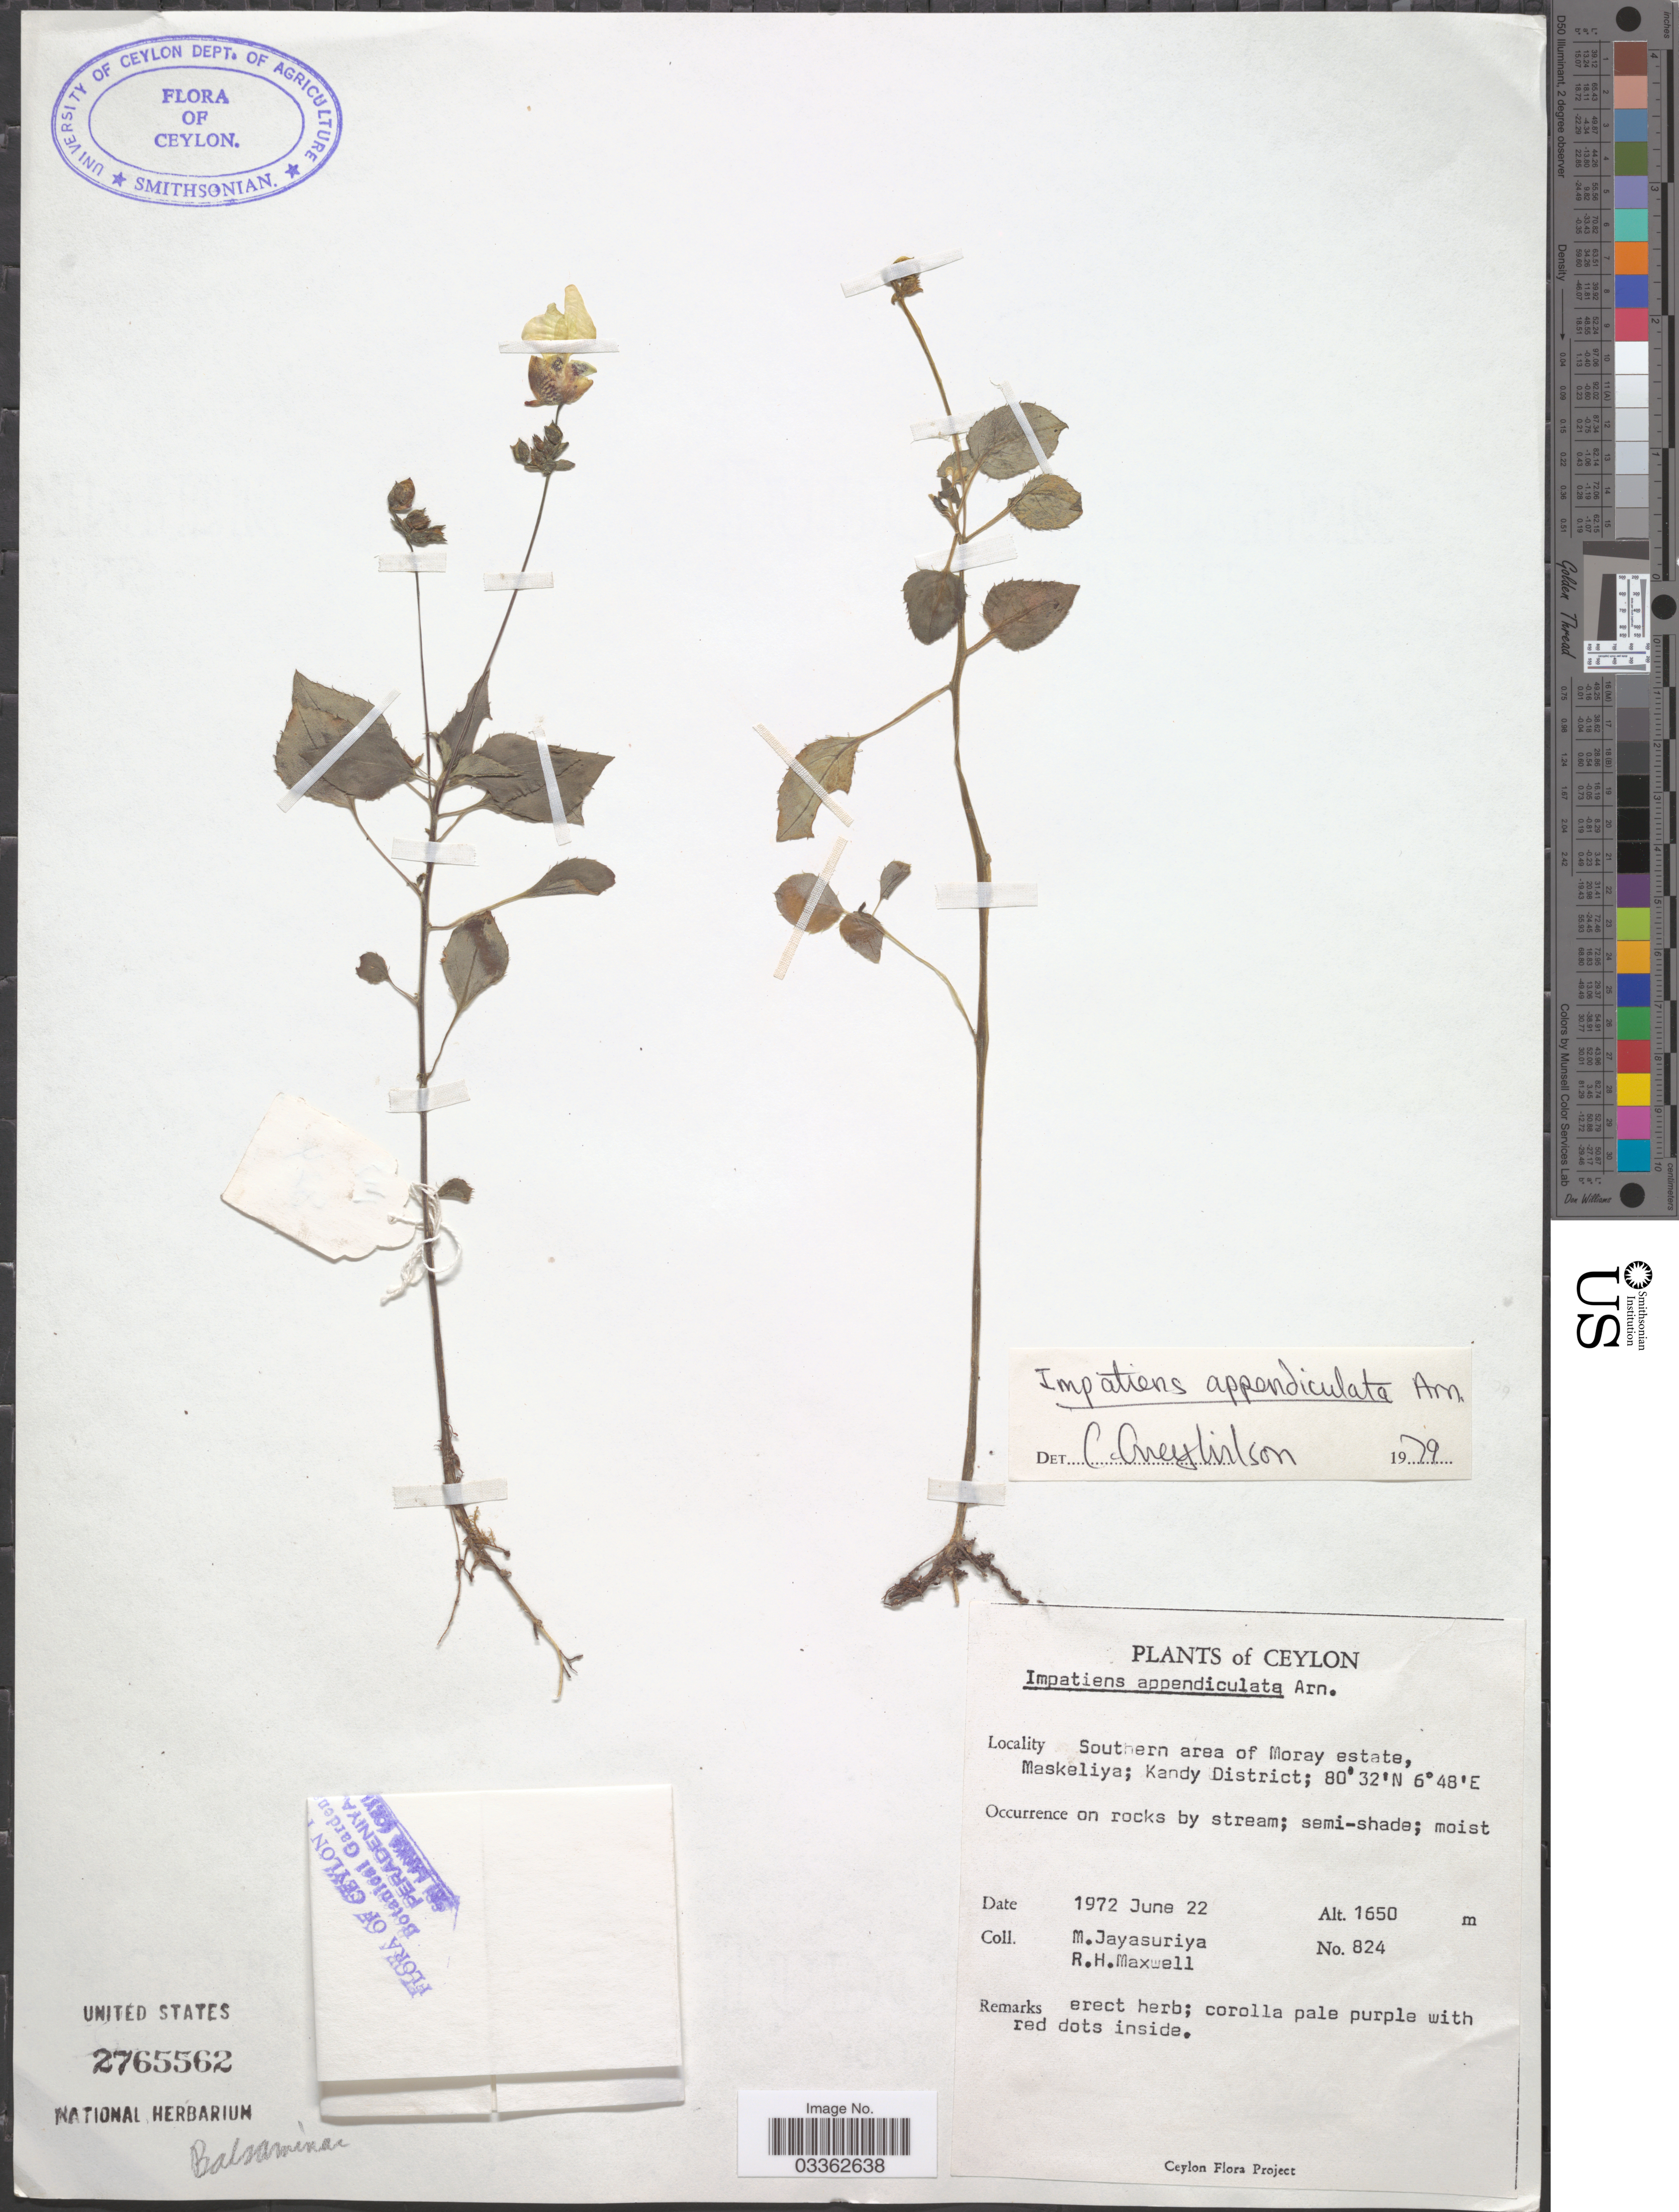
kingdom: Plantae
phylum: Tracheophyta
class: Magnoliopsida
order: Ericales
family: Balsaminaceae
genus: Impatiens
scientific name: Impatiens appendiculata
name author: Arn.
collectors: M. Jayasuriya & R. Maxwell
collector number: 824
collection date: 1972-06-22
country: Sri Lanka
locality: Ceylon. Southern area of Moray estate, Maskeliya; Kandy District.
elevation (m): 1650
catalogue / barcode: US 2765562